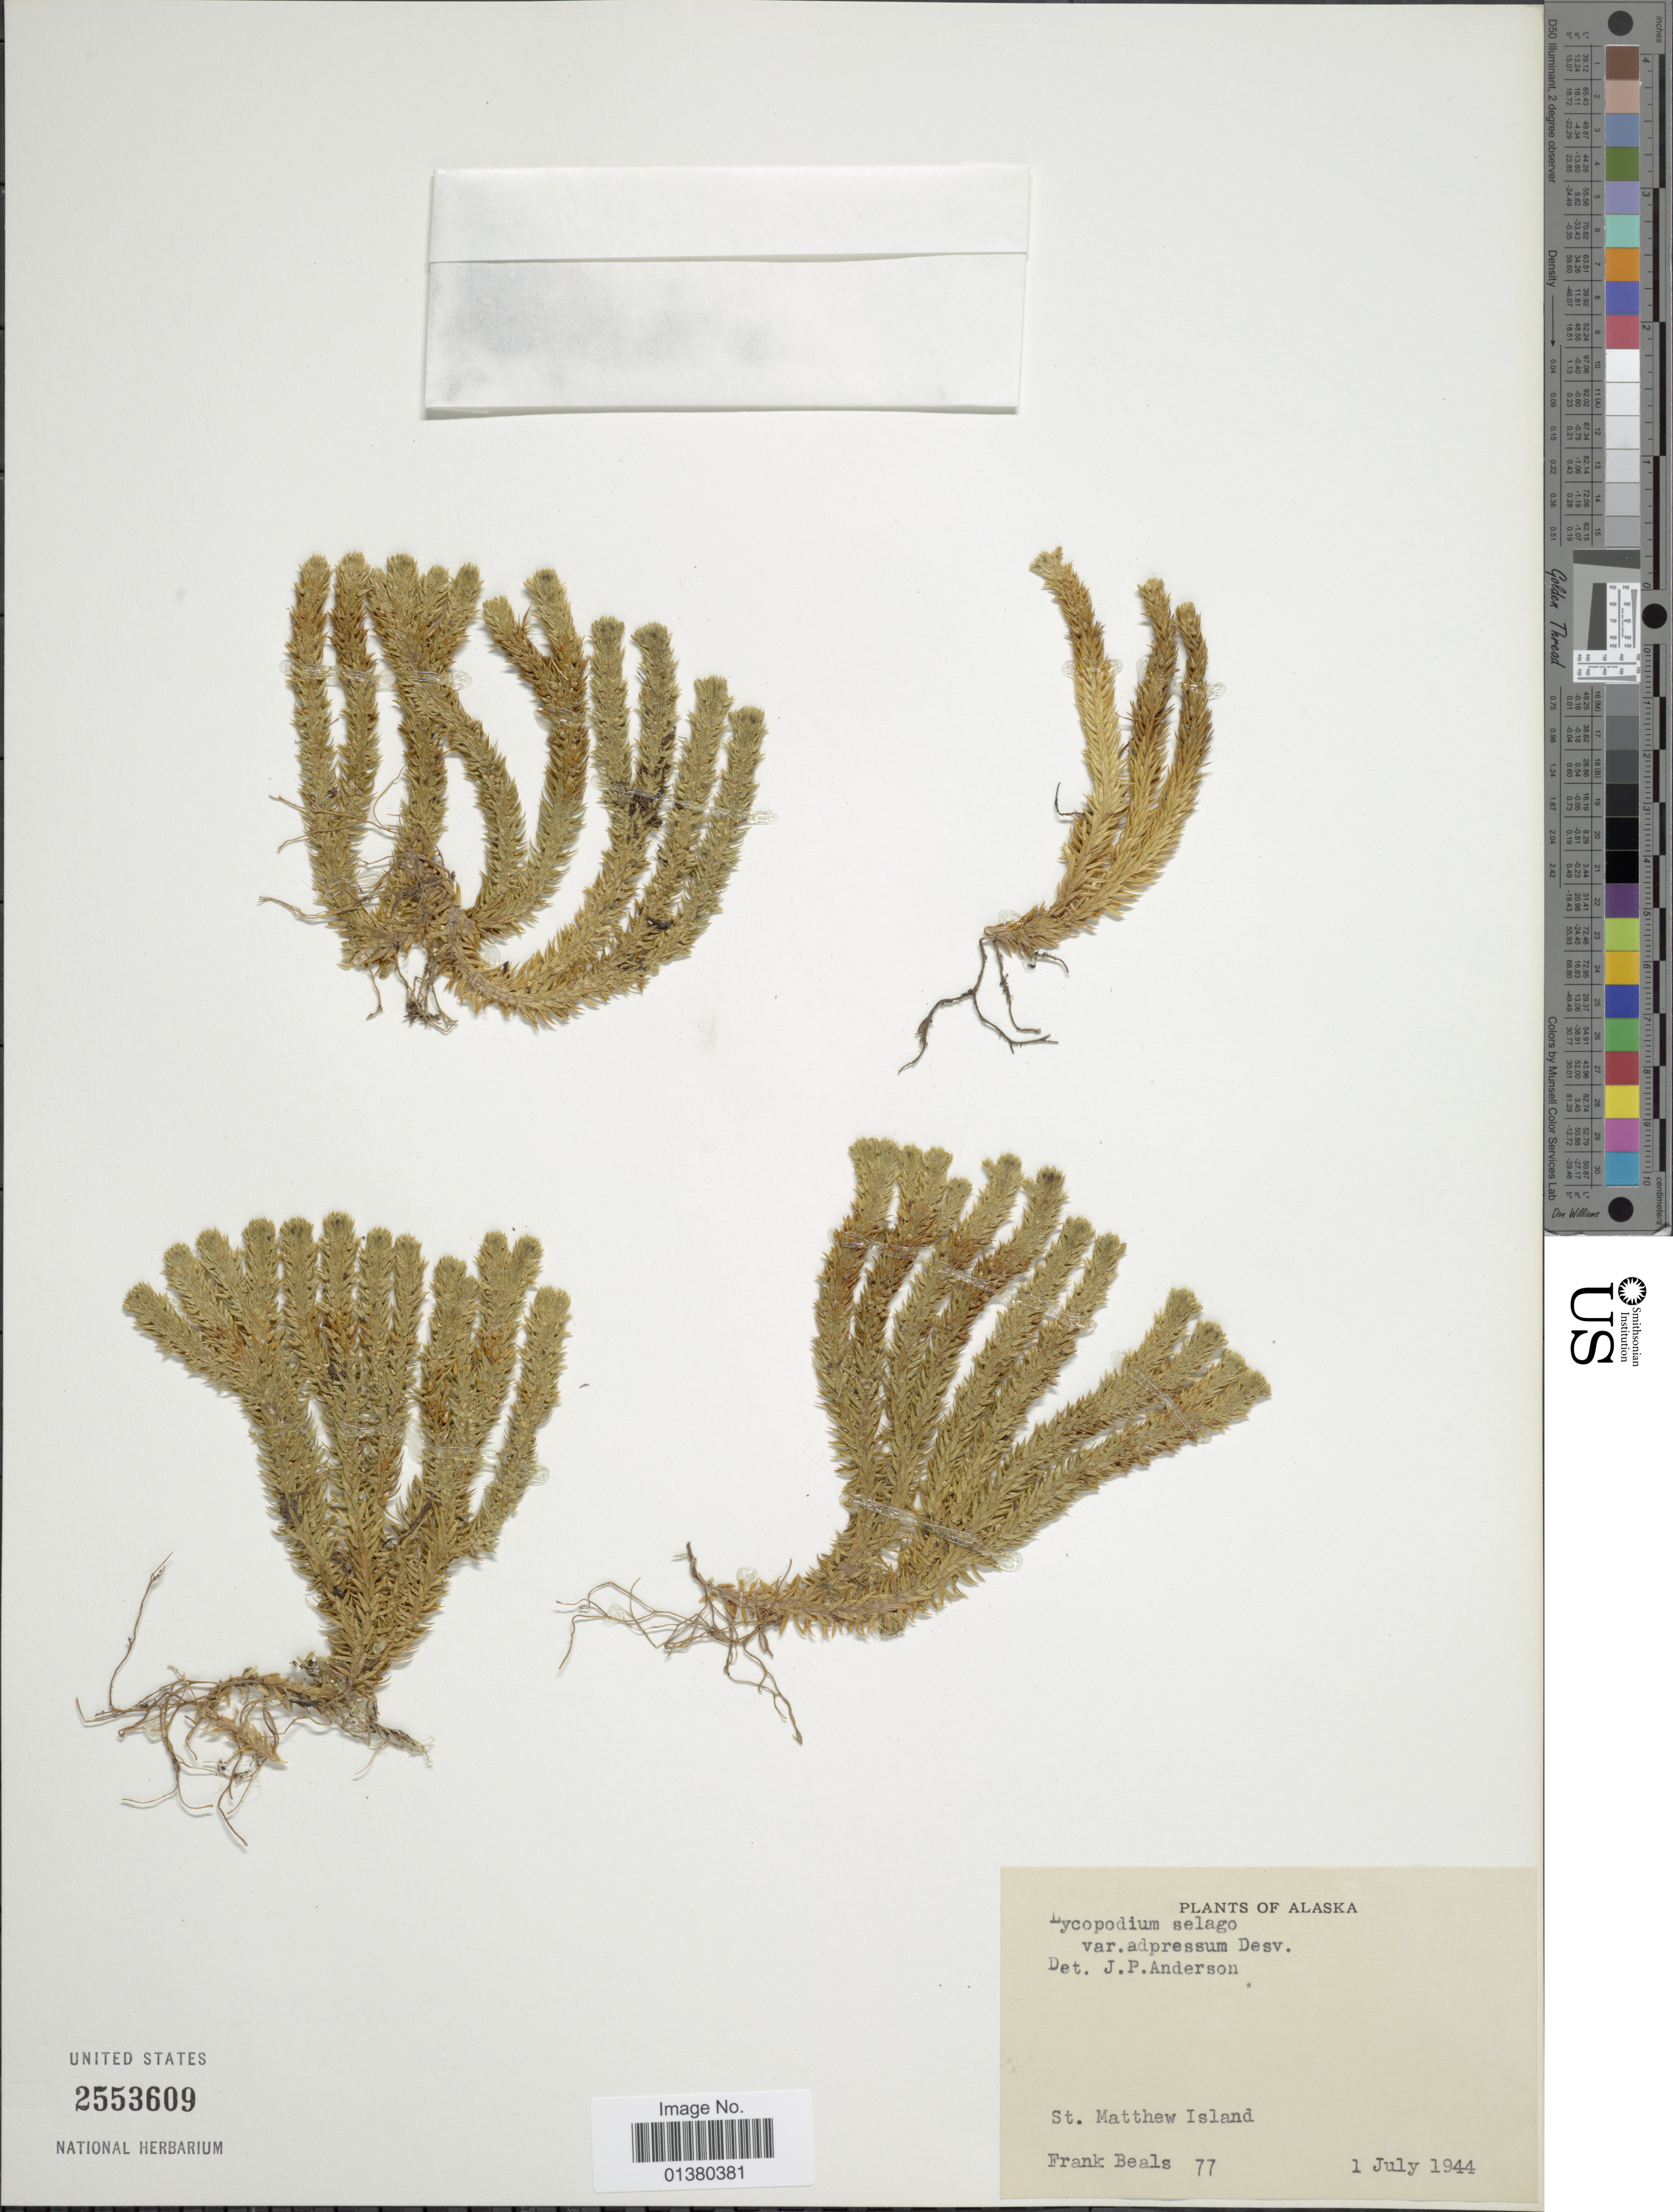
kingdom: Plantae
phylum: Tracheophyta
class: Lycopodiopsida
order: Lycopodiales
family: Lycopodiaceae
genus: Huperzia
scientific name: Huperzia selago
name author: (L.) Bernh. ex Schrank & Mart.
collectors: F. Beals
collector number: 77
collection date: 1944-07-01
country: United States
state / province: Alaska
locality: St. Matthew Island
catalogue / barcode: US 2553609